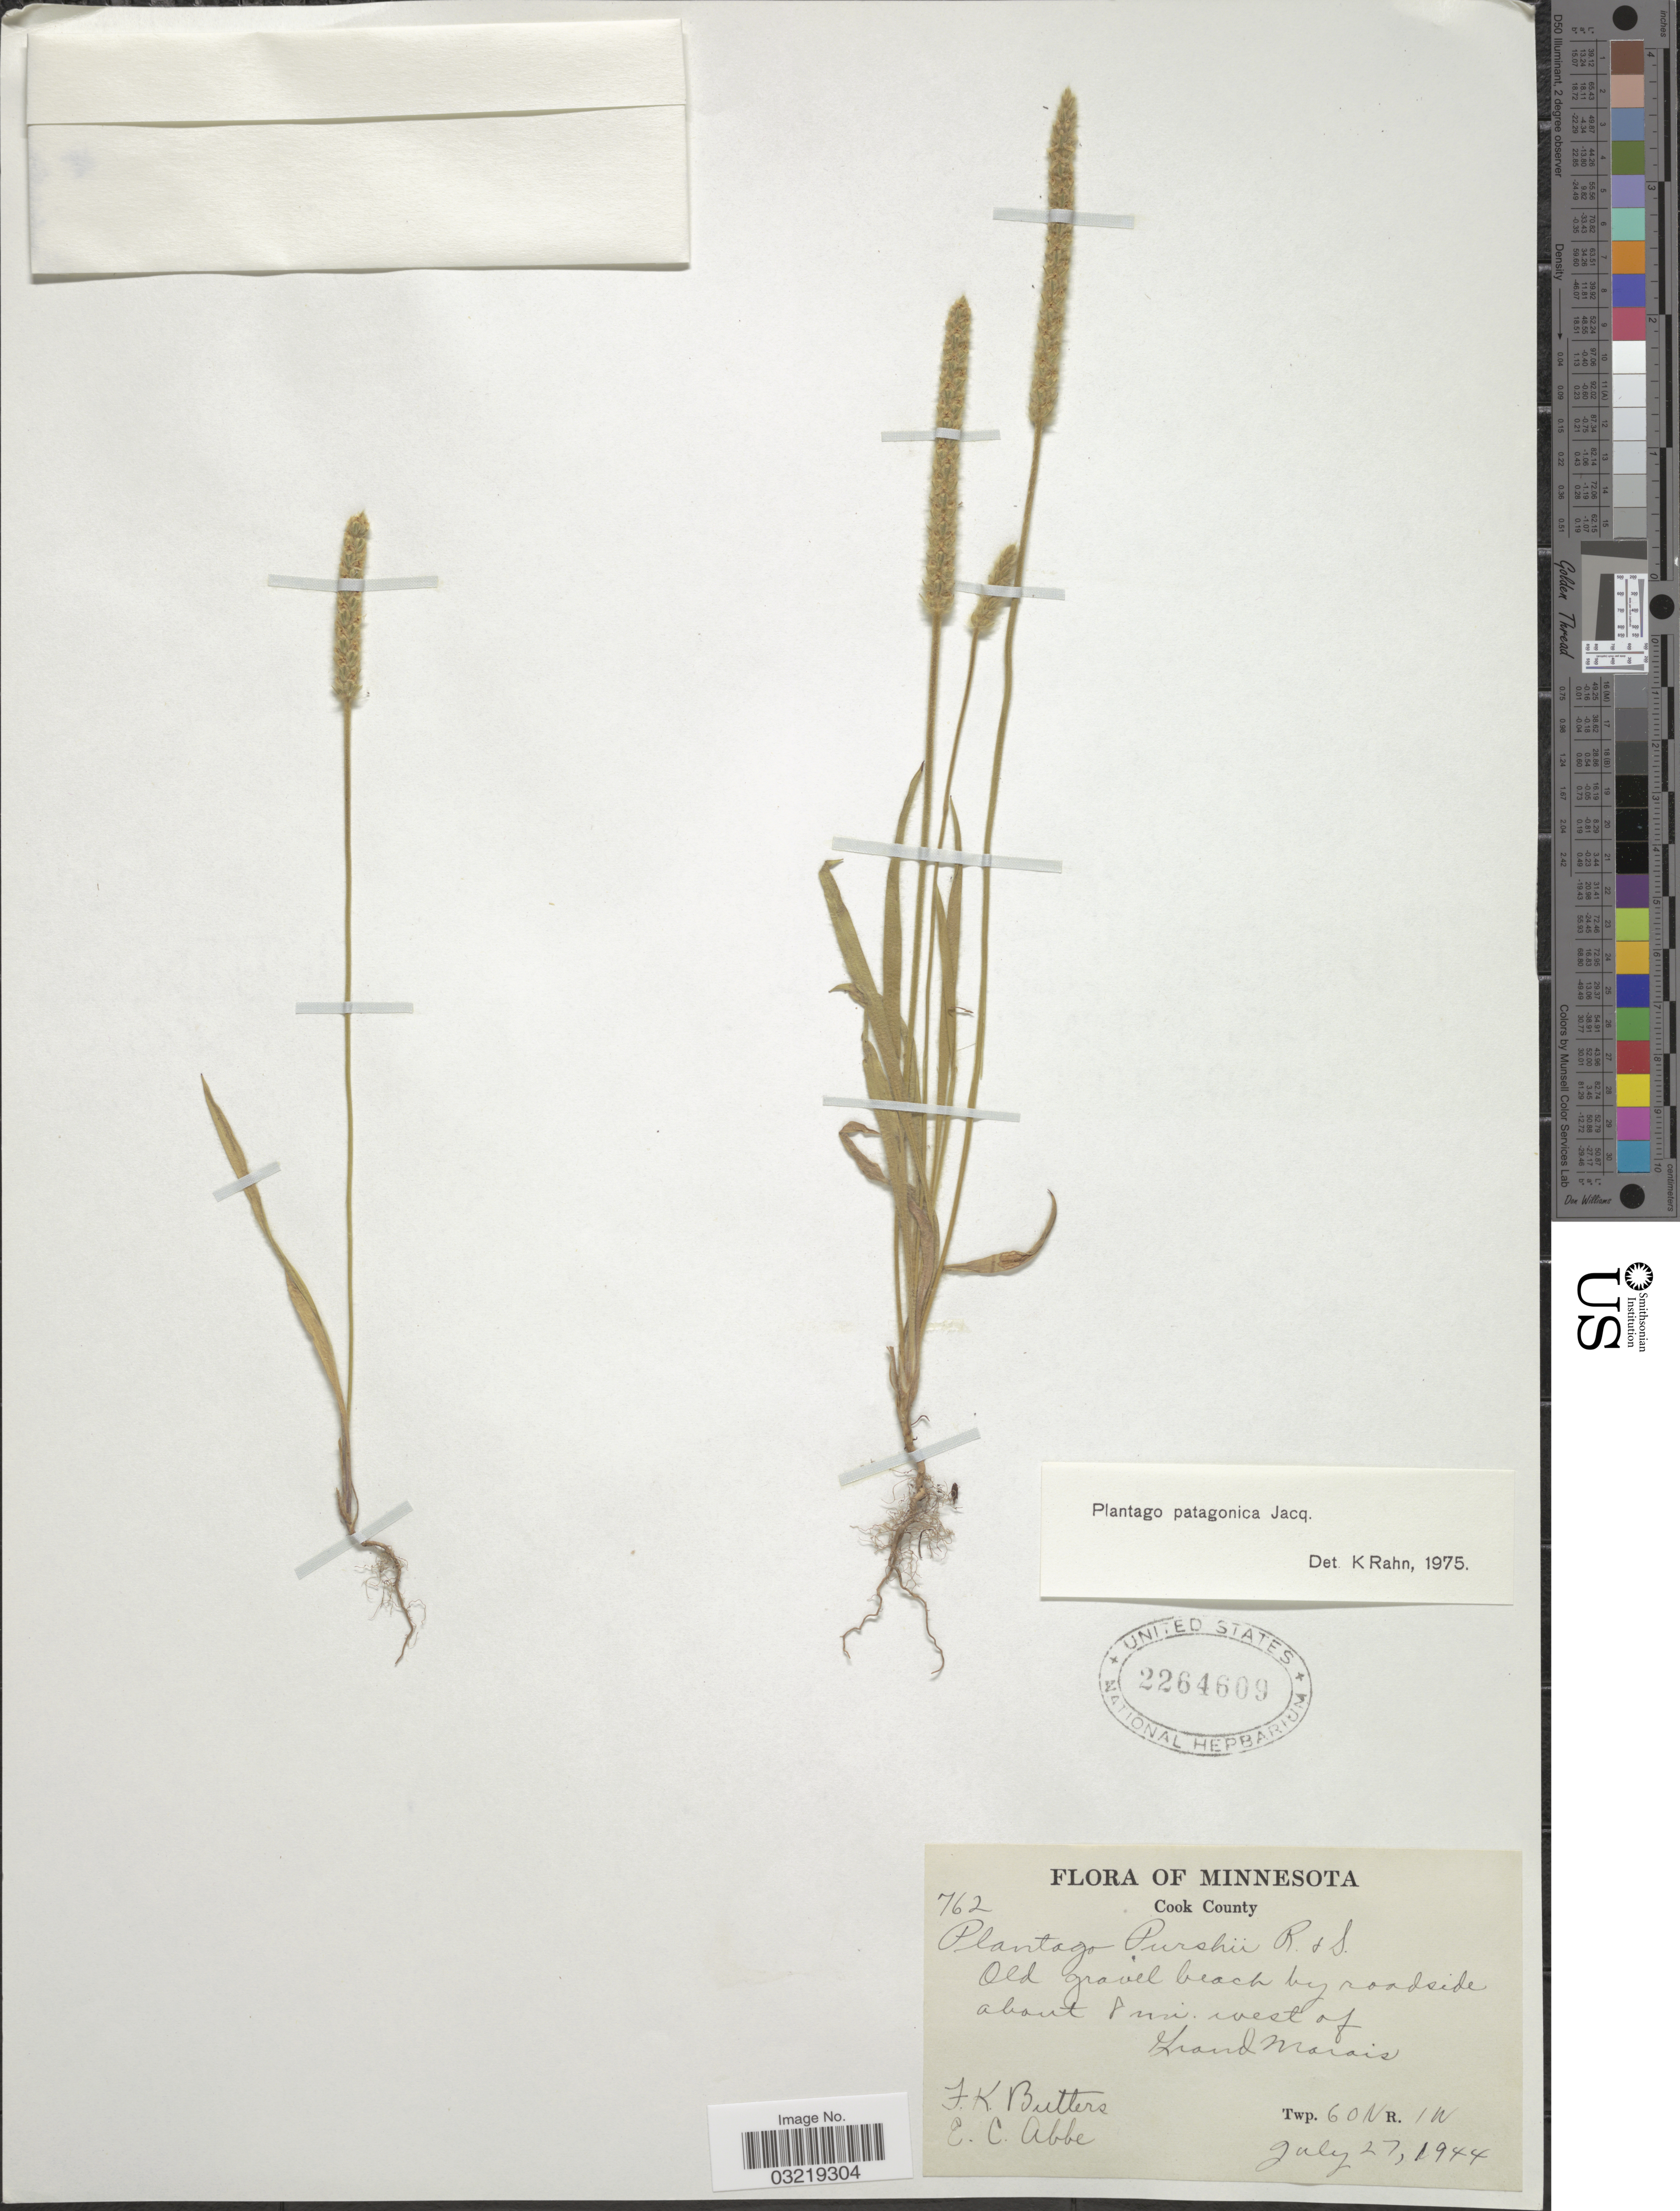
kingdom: Plantae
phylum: Tracheophyta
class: Magnoliopsida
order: Lamiales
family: Plantaginaceae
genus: Plantago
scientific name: Plantago patagonica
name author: Jacq.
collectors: F. K. Butters & E. C. Abbe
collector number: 762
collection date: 1944-07-27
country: United States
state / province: Minnesota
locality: Cook County. Old gravel beach by roadside about 8 mi. west of Grand Marais. Twp. 60N R. 1W.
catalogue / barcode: US 2264609